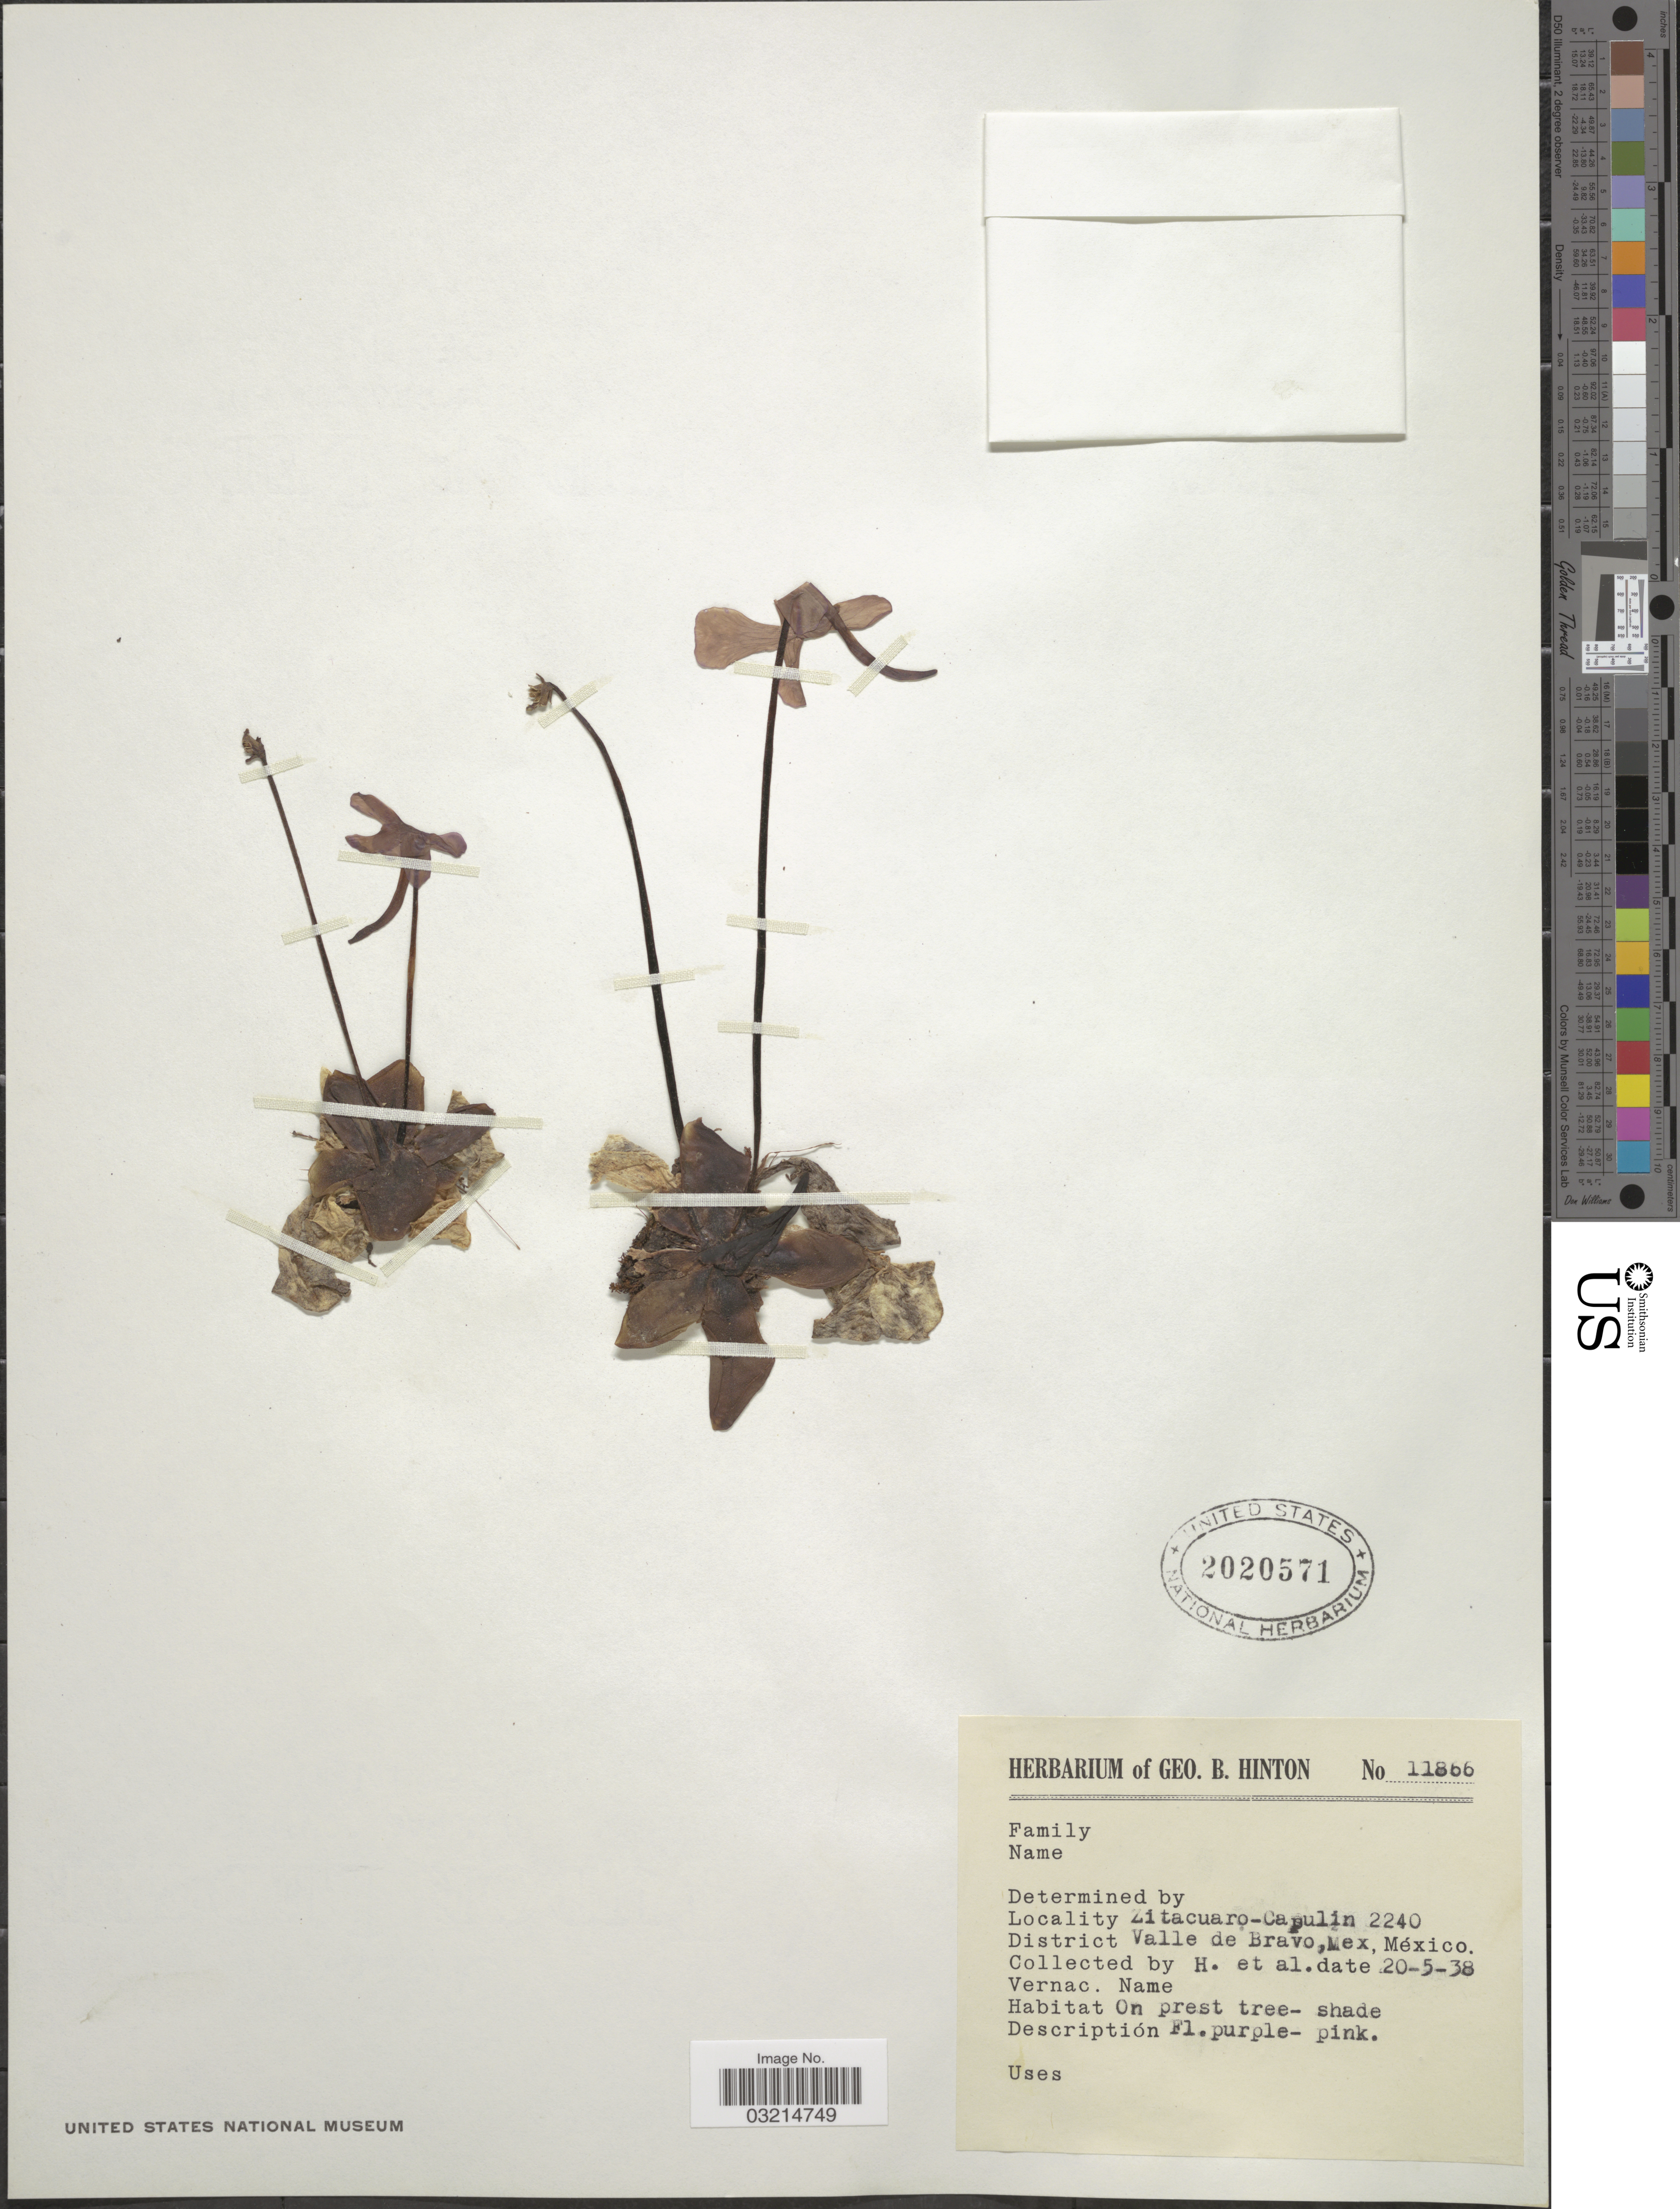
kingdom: Plantae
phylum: Tracheophyta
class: Magnoliopsida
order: Lamiales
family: Lentibulariaceae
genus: Pinguicula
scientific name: Pinguicula caudata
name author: Schltdl.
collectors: G. B. Hinton & et al.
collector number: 11866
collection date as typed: Transcribed d/m/y: 20/5/38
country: Mexico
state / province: México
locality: Zitacuaro-Capulin, District Valle de Bravo.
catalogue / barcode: US 2020571